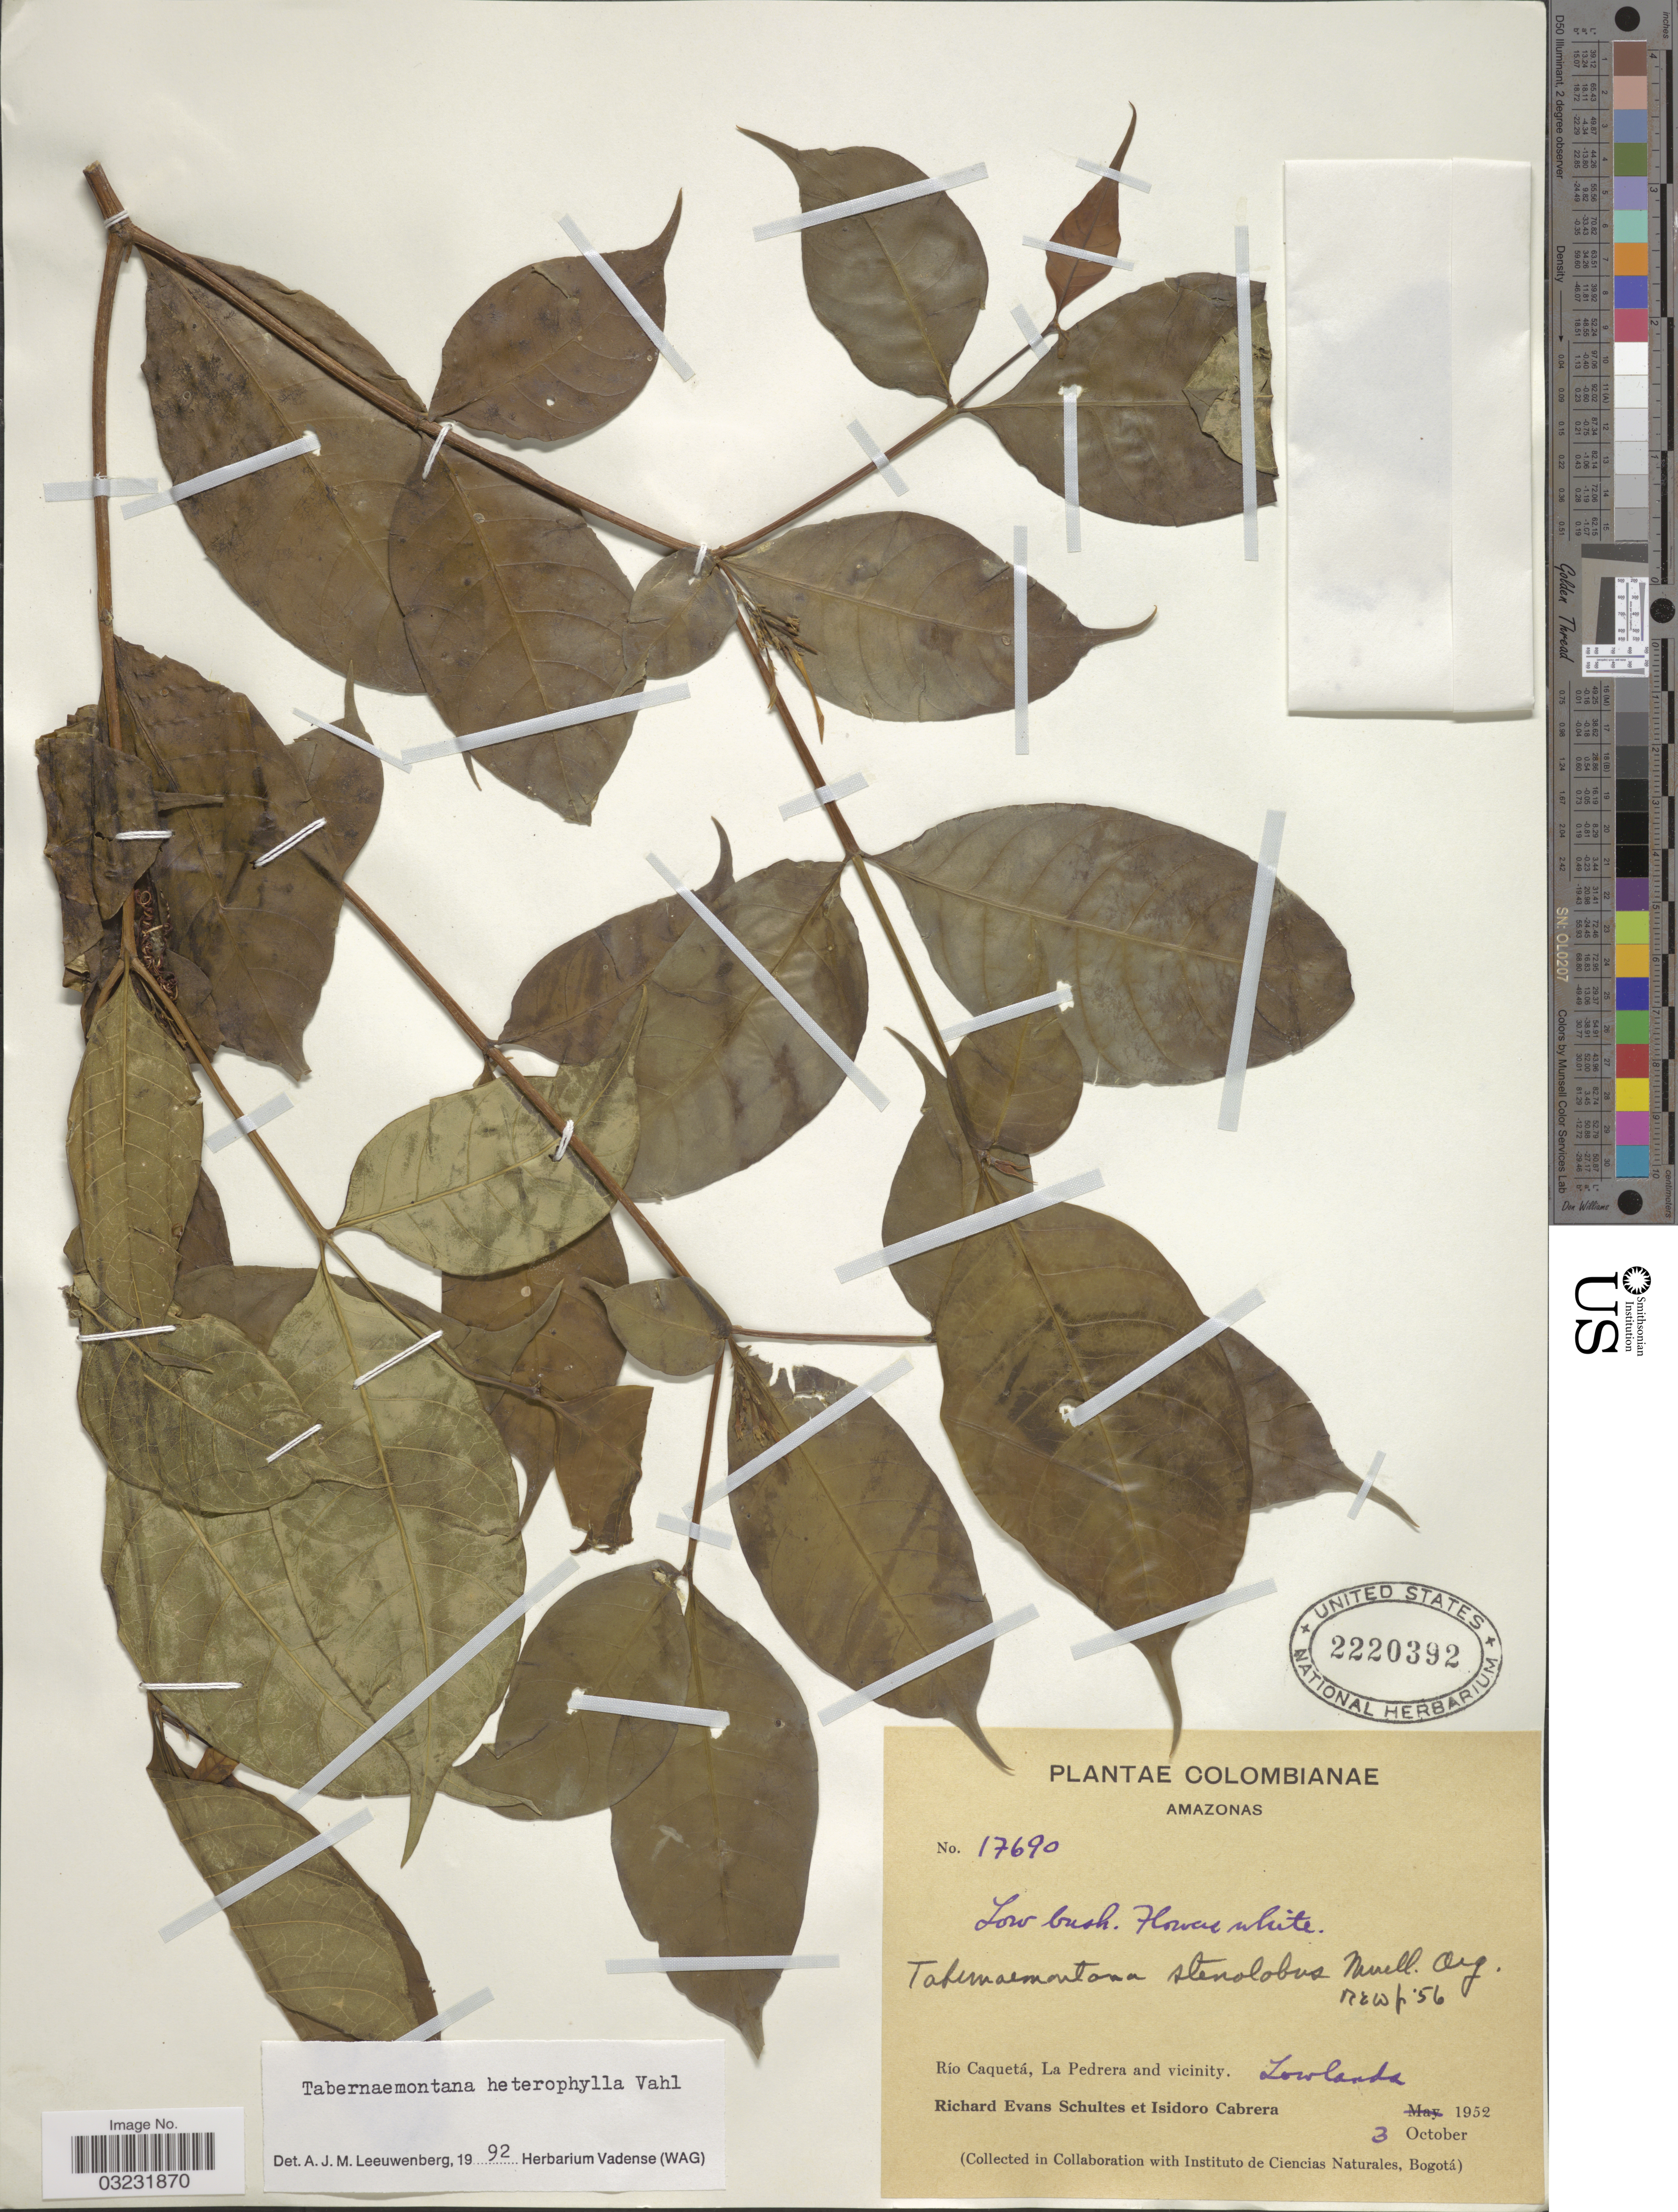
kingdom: Plantae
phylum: Tracheophyta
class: Magnoliopsida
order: Gentianales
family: Apocynaceae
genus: Tabernaemontana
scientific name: Tabernaemontana heterophylla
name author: Vahl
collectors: R. E. Schultes & I. Cabrera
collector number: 17690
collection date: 1952-10-03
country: Colombia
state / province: Amazônas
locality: Río Caquetá, La Pedrera and vicinity.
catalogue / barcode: US 2220392